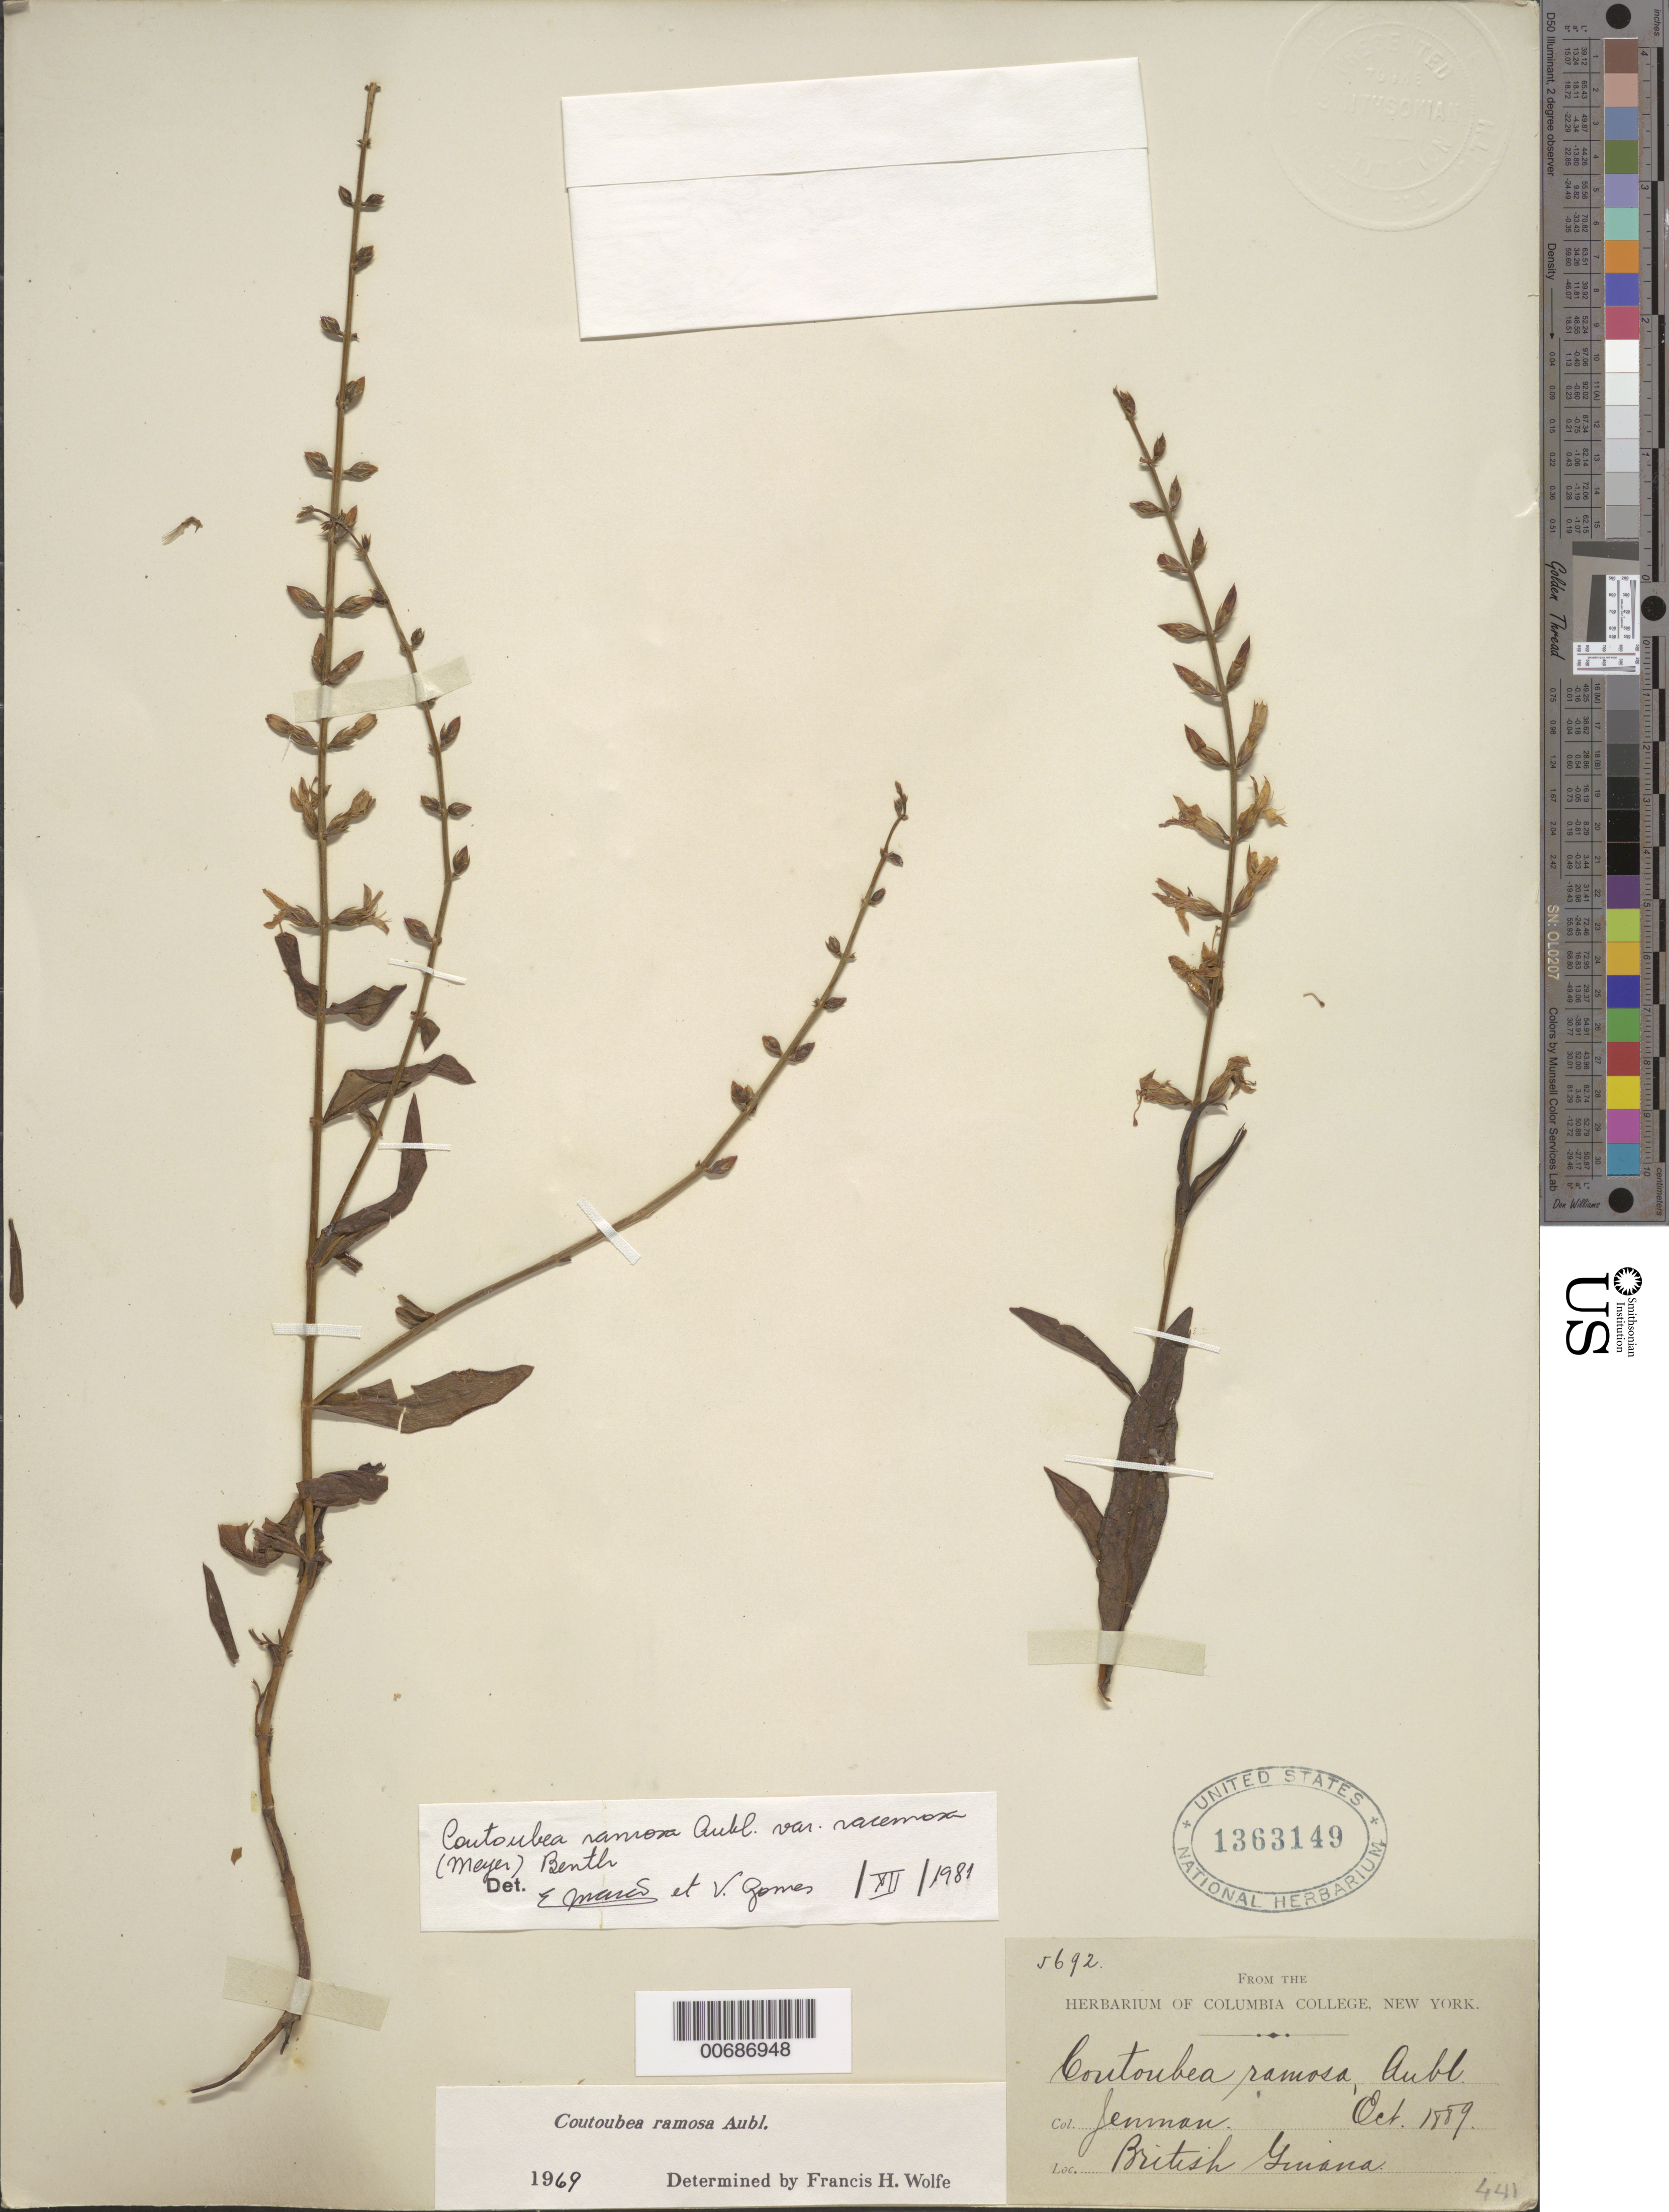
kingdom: Plantae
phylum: Tracheophyta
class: Magnoliopsida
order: Gentianales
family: Gentianaceae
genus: Coutoubea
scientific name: Coutoubea ramosa var. racemosa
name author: (G. Mey.) Benth.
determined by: Guimaraes, E. F.; Gomes, V.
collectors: G. S. Jenman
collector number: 5692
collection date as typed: October 1889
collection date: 1889-10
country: Guyana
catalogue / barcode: US 1363149